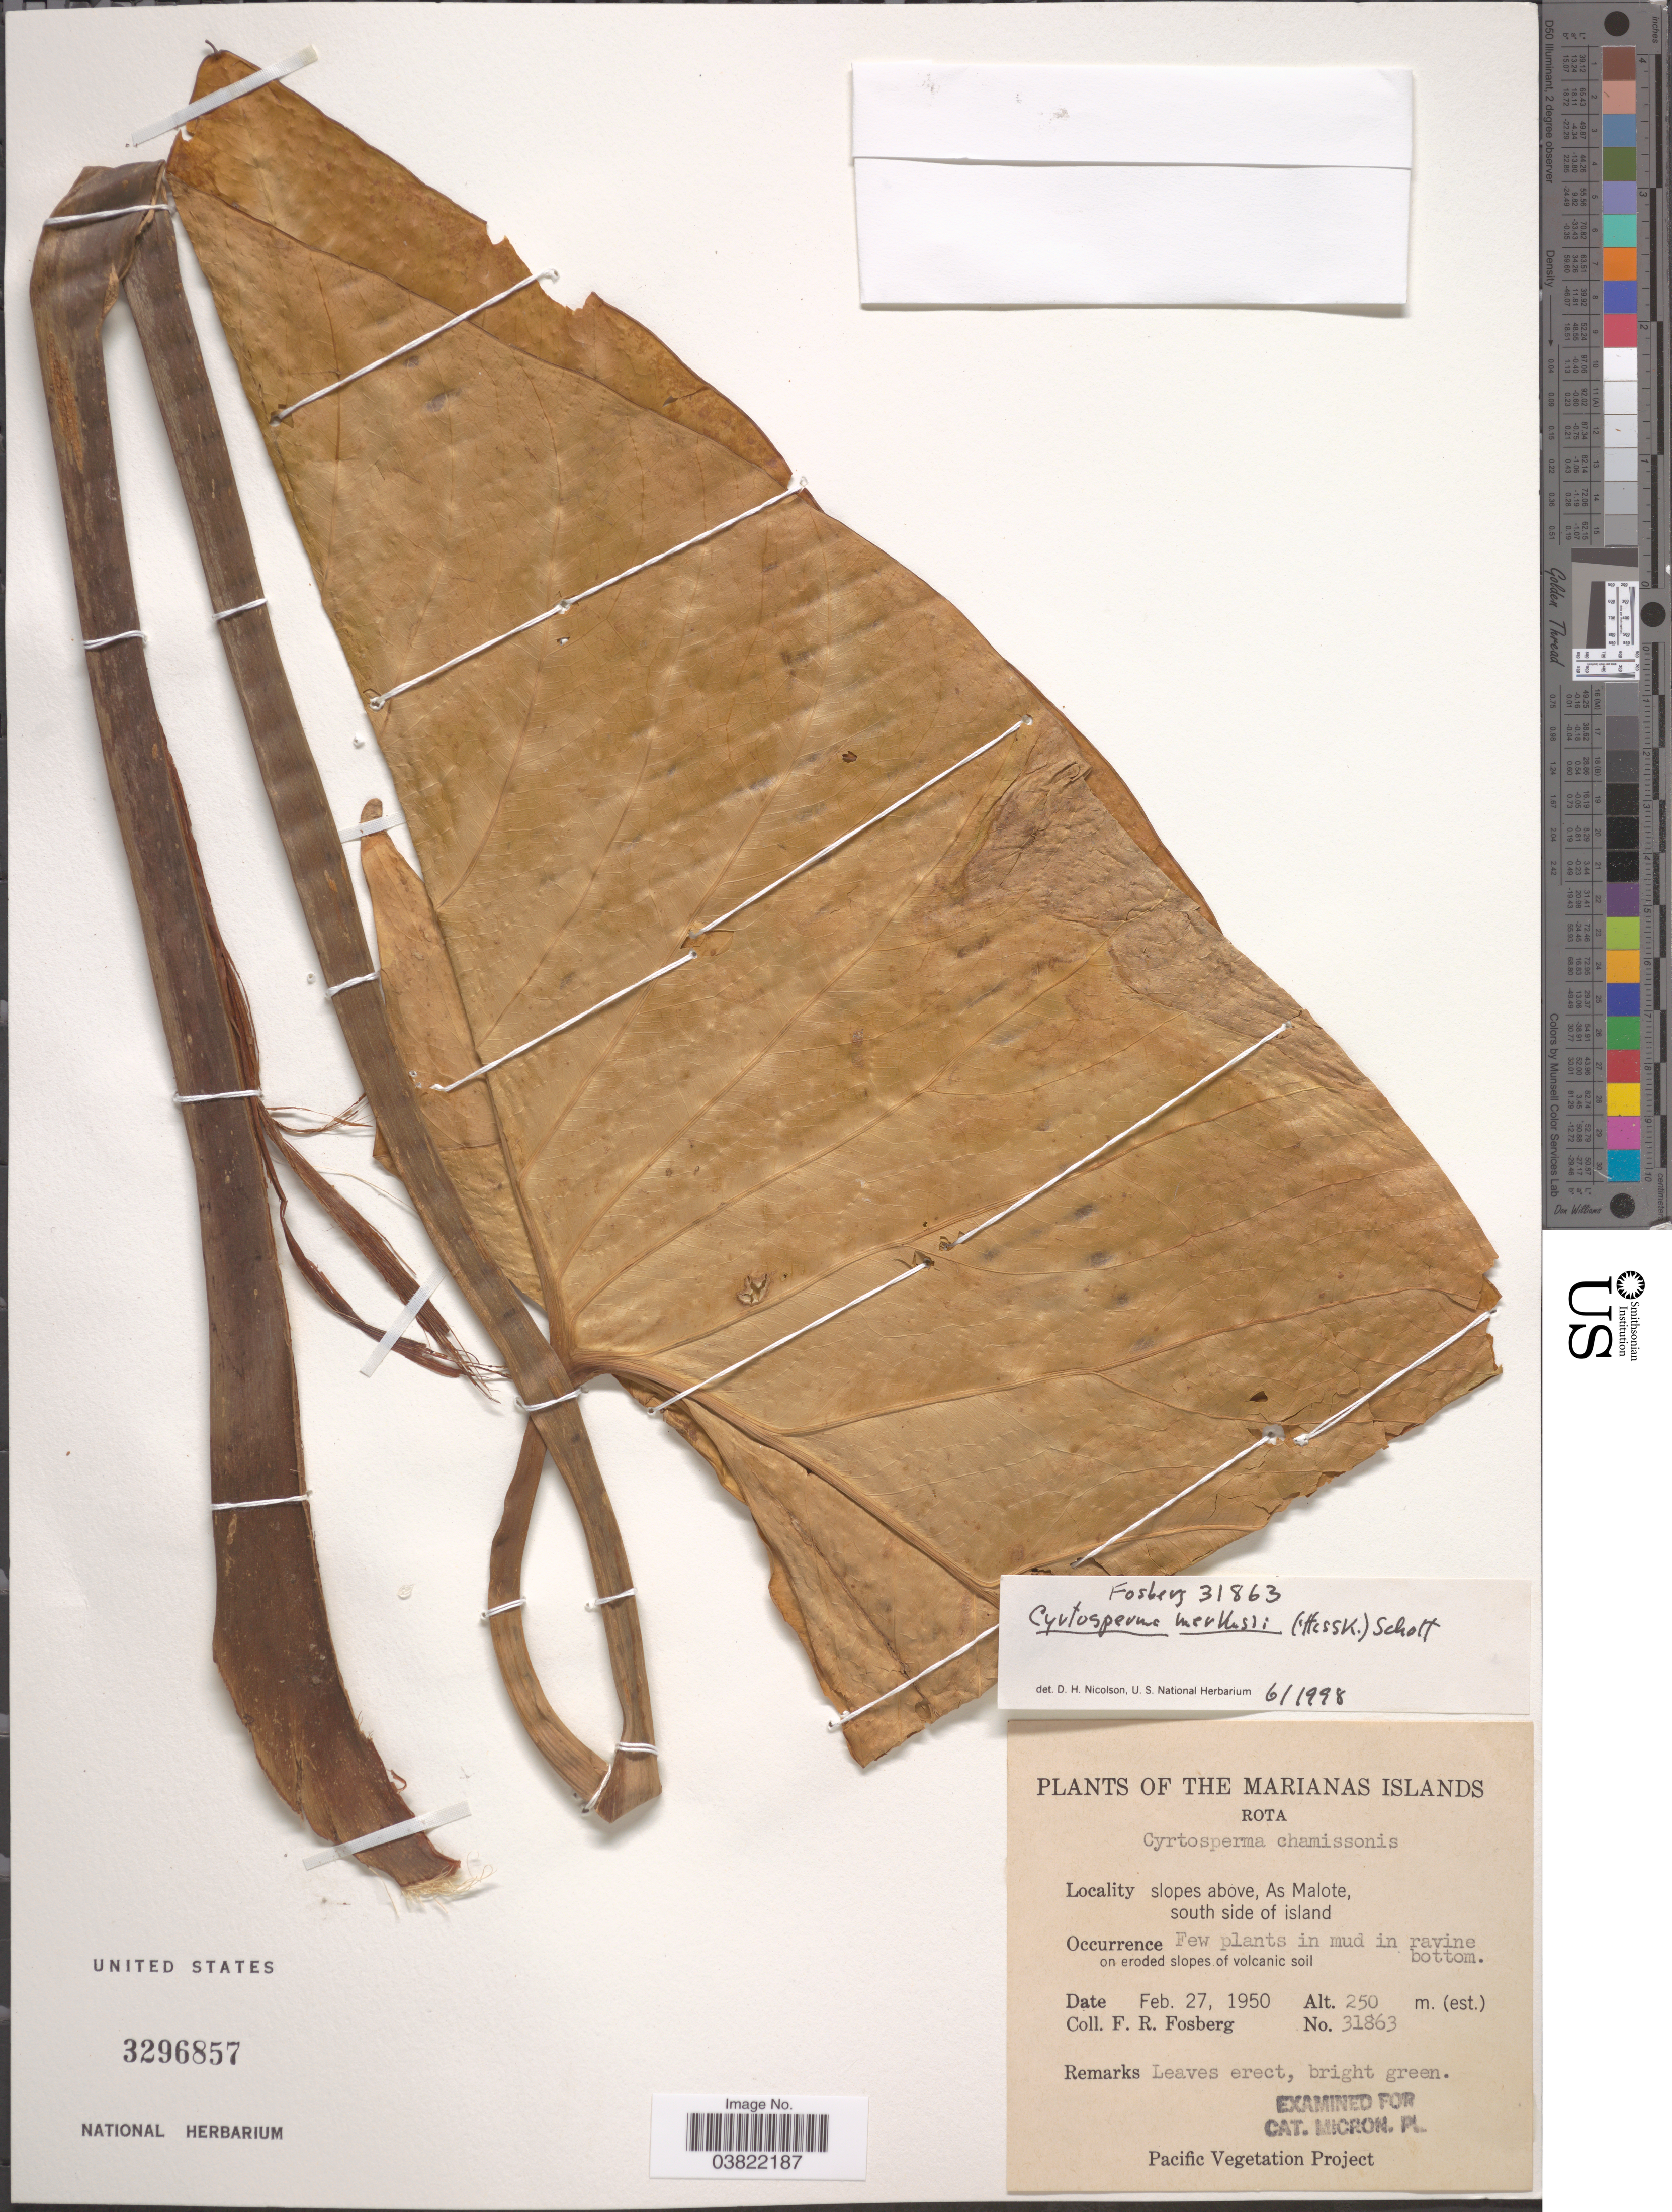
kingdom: Plantae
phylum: Tracheophyta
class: Liliopsida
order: Alismatales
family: Araceae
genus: Cyrtosperma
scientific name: Cyrtosperma merkusii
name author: (Hassk.) Schott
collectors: F. R. Fosberg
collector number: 31863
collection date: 1950-02-27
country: Northern Mariana Islands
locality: The Marianas Islands. Rota. Slopes above, As Malote, south side of island.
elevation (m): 250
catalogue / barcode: US 3296857